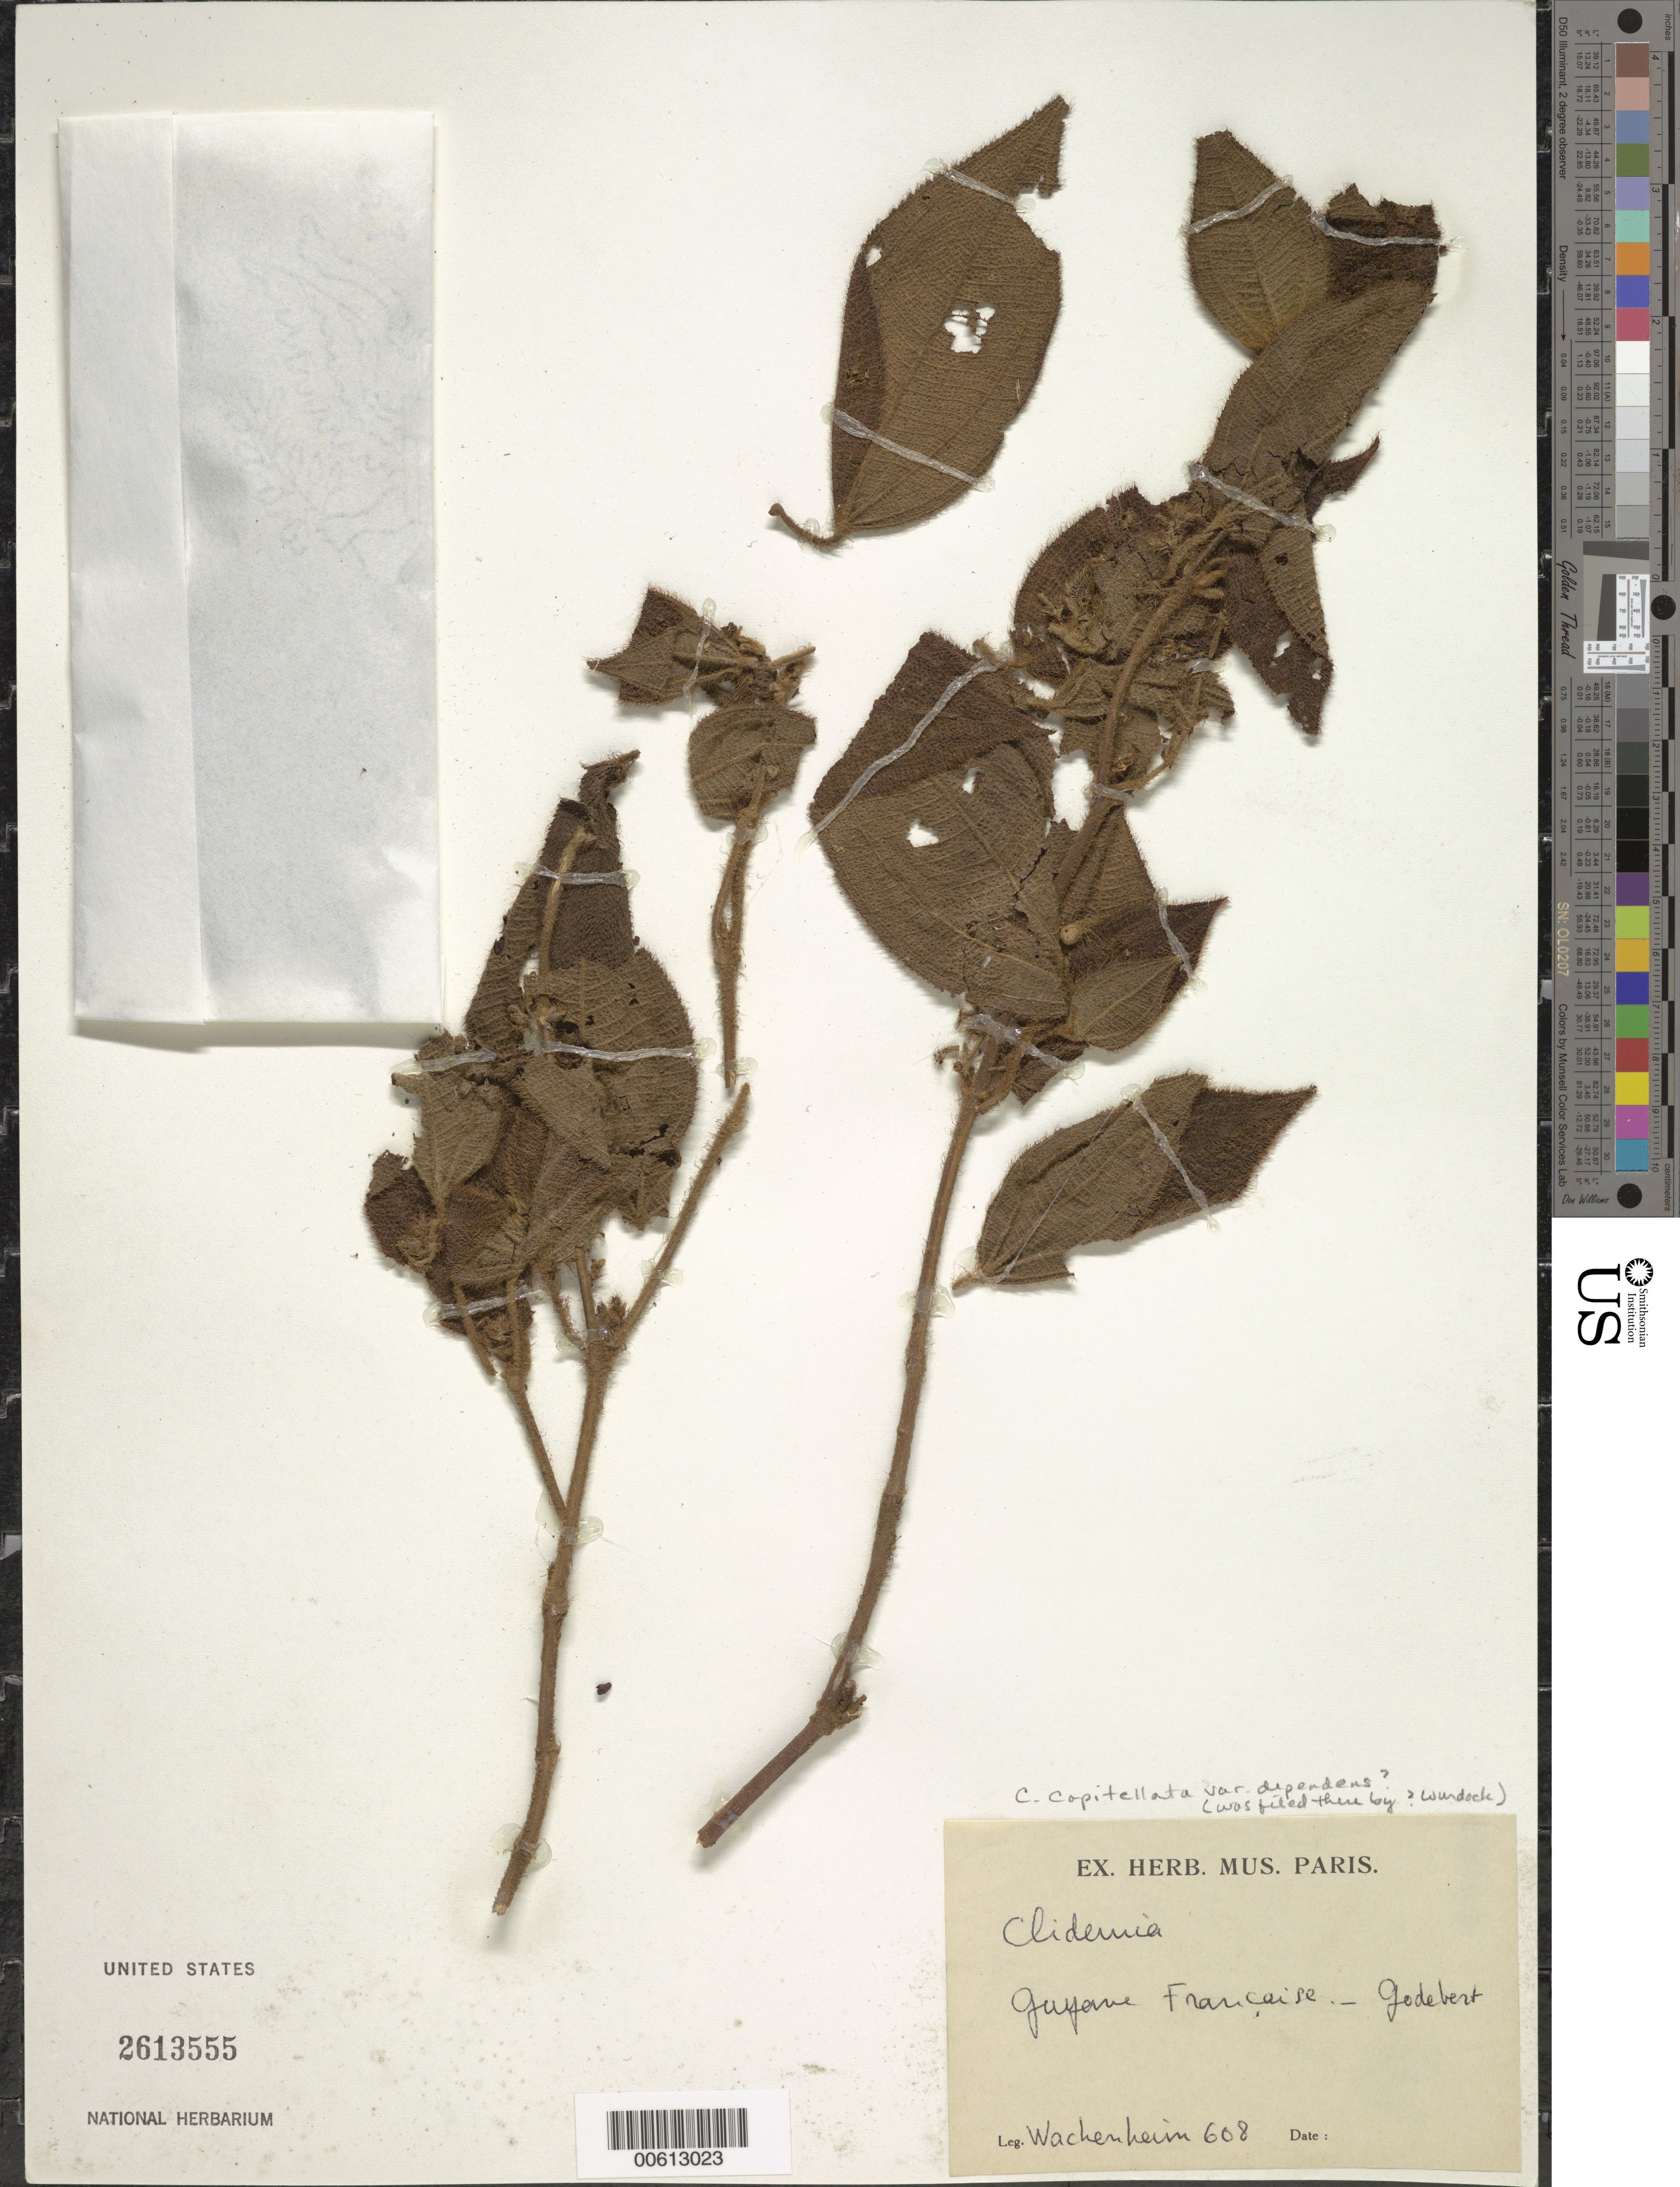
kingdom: Plantae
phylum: Tracheophyta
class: Magnoliopsida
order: Myrtales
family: Melastomataceae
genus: Clidemia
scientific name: Clidemia capitellata var. dependens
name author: (Pav. & D. Don) J.F. Macbr.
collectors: G. Wachenheim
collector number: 608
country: French Guiana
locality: Godebert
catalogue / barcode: US 2613555